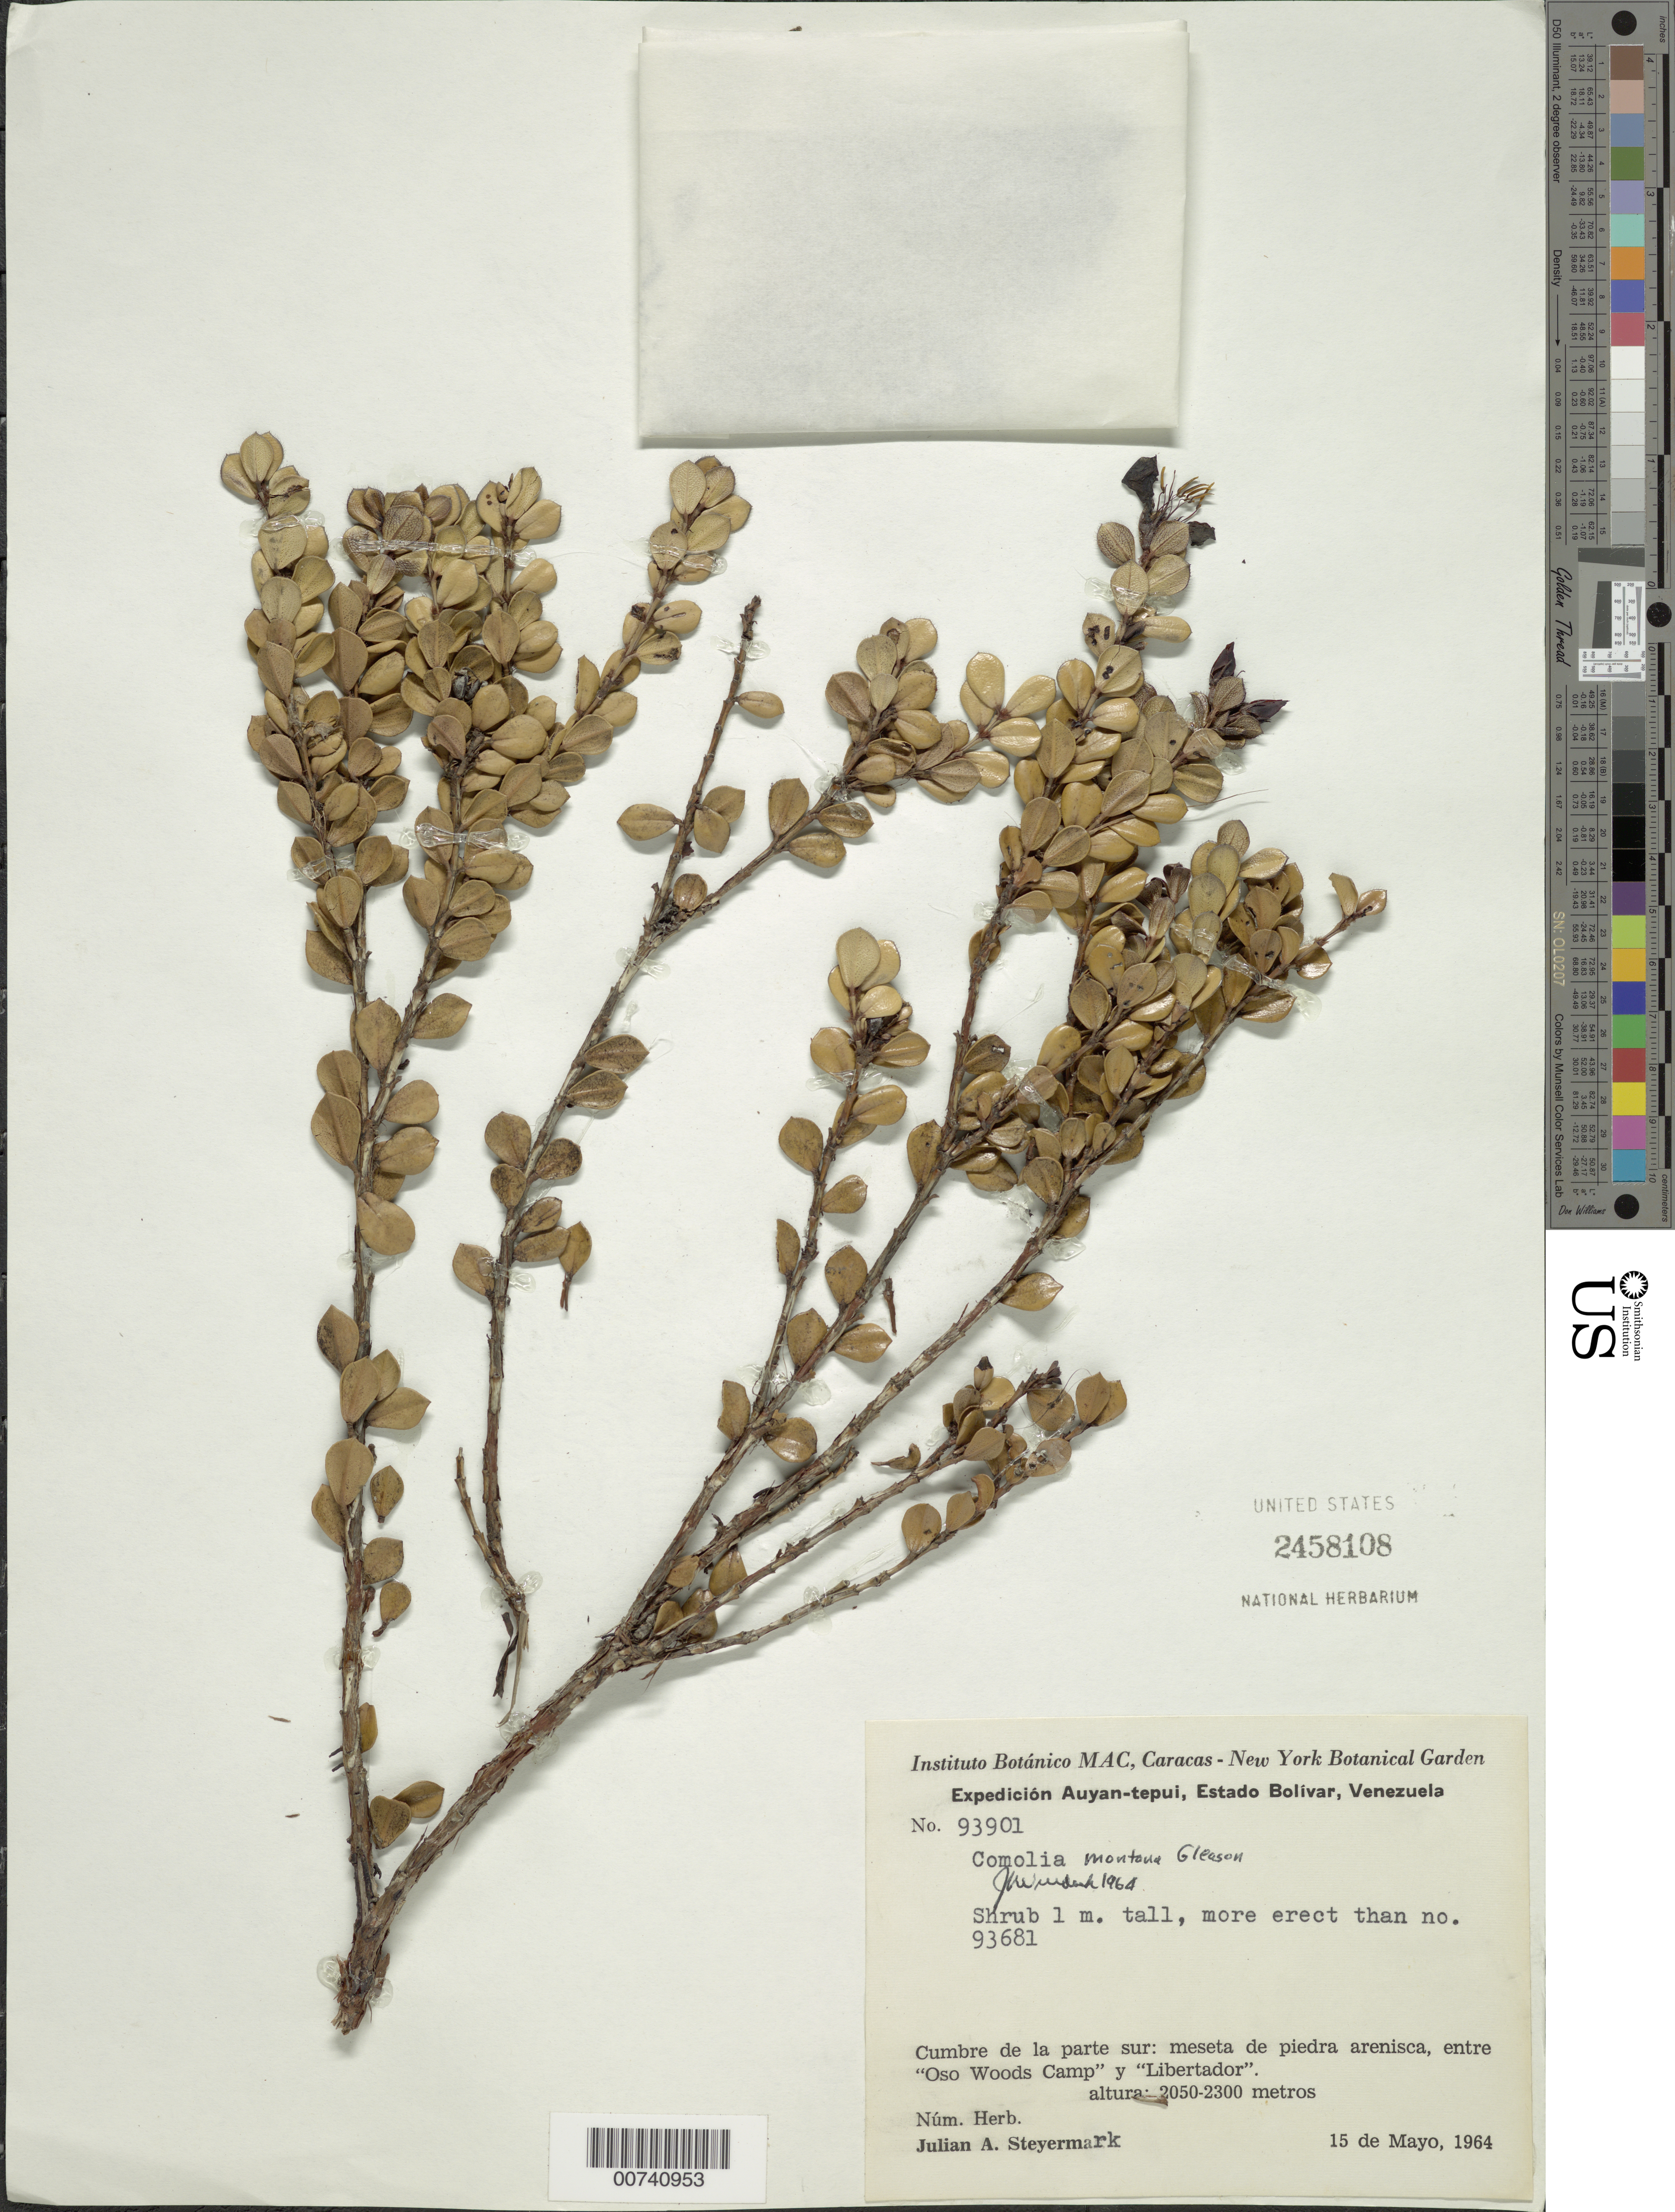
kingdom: Plantae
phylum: Tracheophyta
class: Magnoliopsida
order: Myrtales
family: Melastomataceae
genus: Comoliopsis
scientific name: Comoliopsis montana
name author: (Gleason) M.J. Rocha & P.J.F. Guim.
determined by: Nunes da Silva, Diego, (RB), Jardim Botanico do Rio de Janeiro - Herbario (BRAZIL)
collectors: J. Steyermark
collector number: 93901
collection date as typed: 15-May-64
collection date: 1964-05-15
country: Venezuela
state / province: Bolívar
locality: Auyan-tepuí, cumbre de la parte sur; entre Oso Woods Camp y Libertador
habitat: Meseta de piedra arenisca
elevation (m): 2050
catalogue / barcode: US 2458108